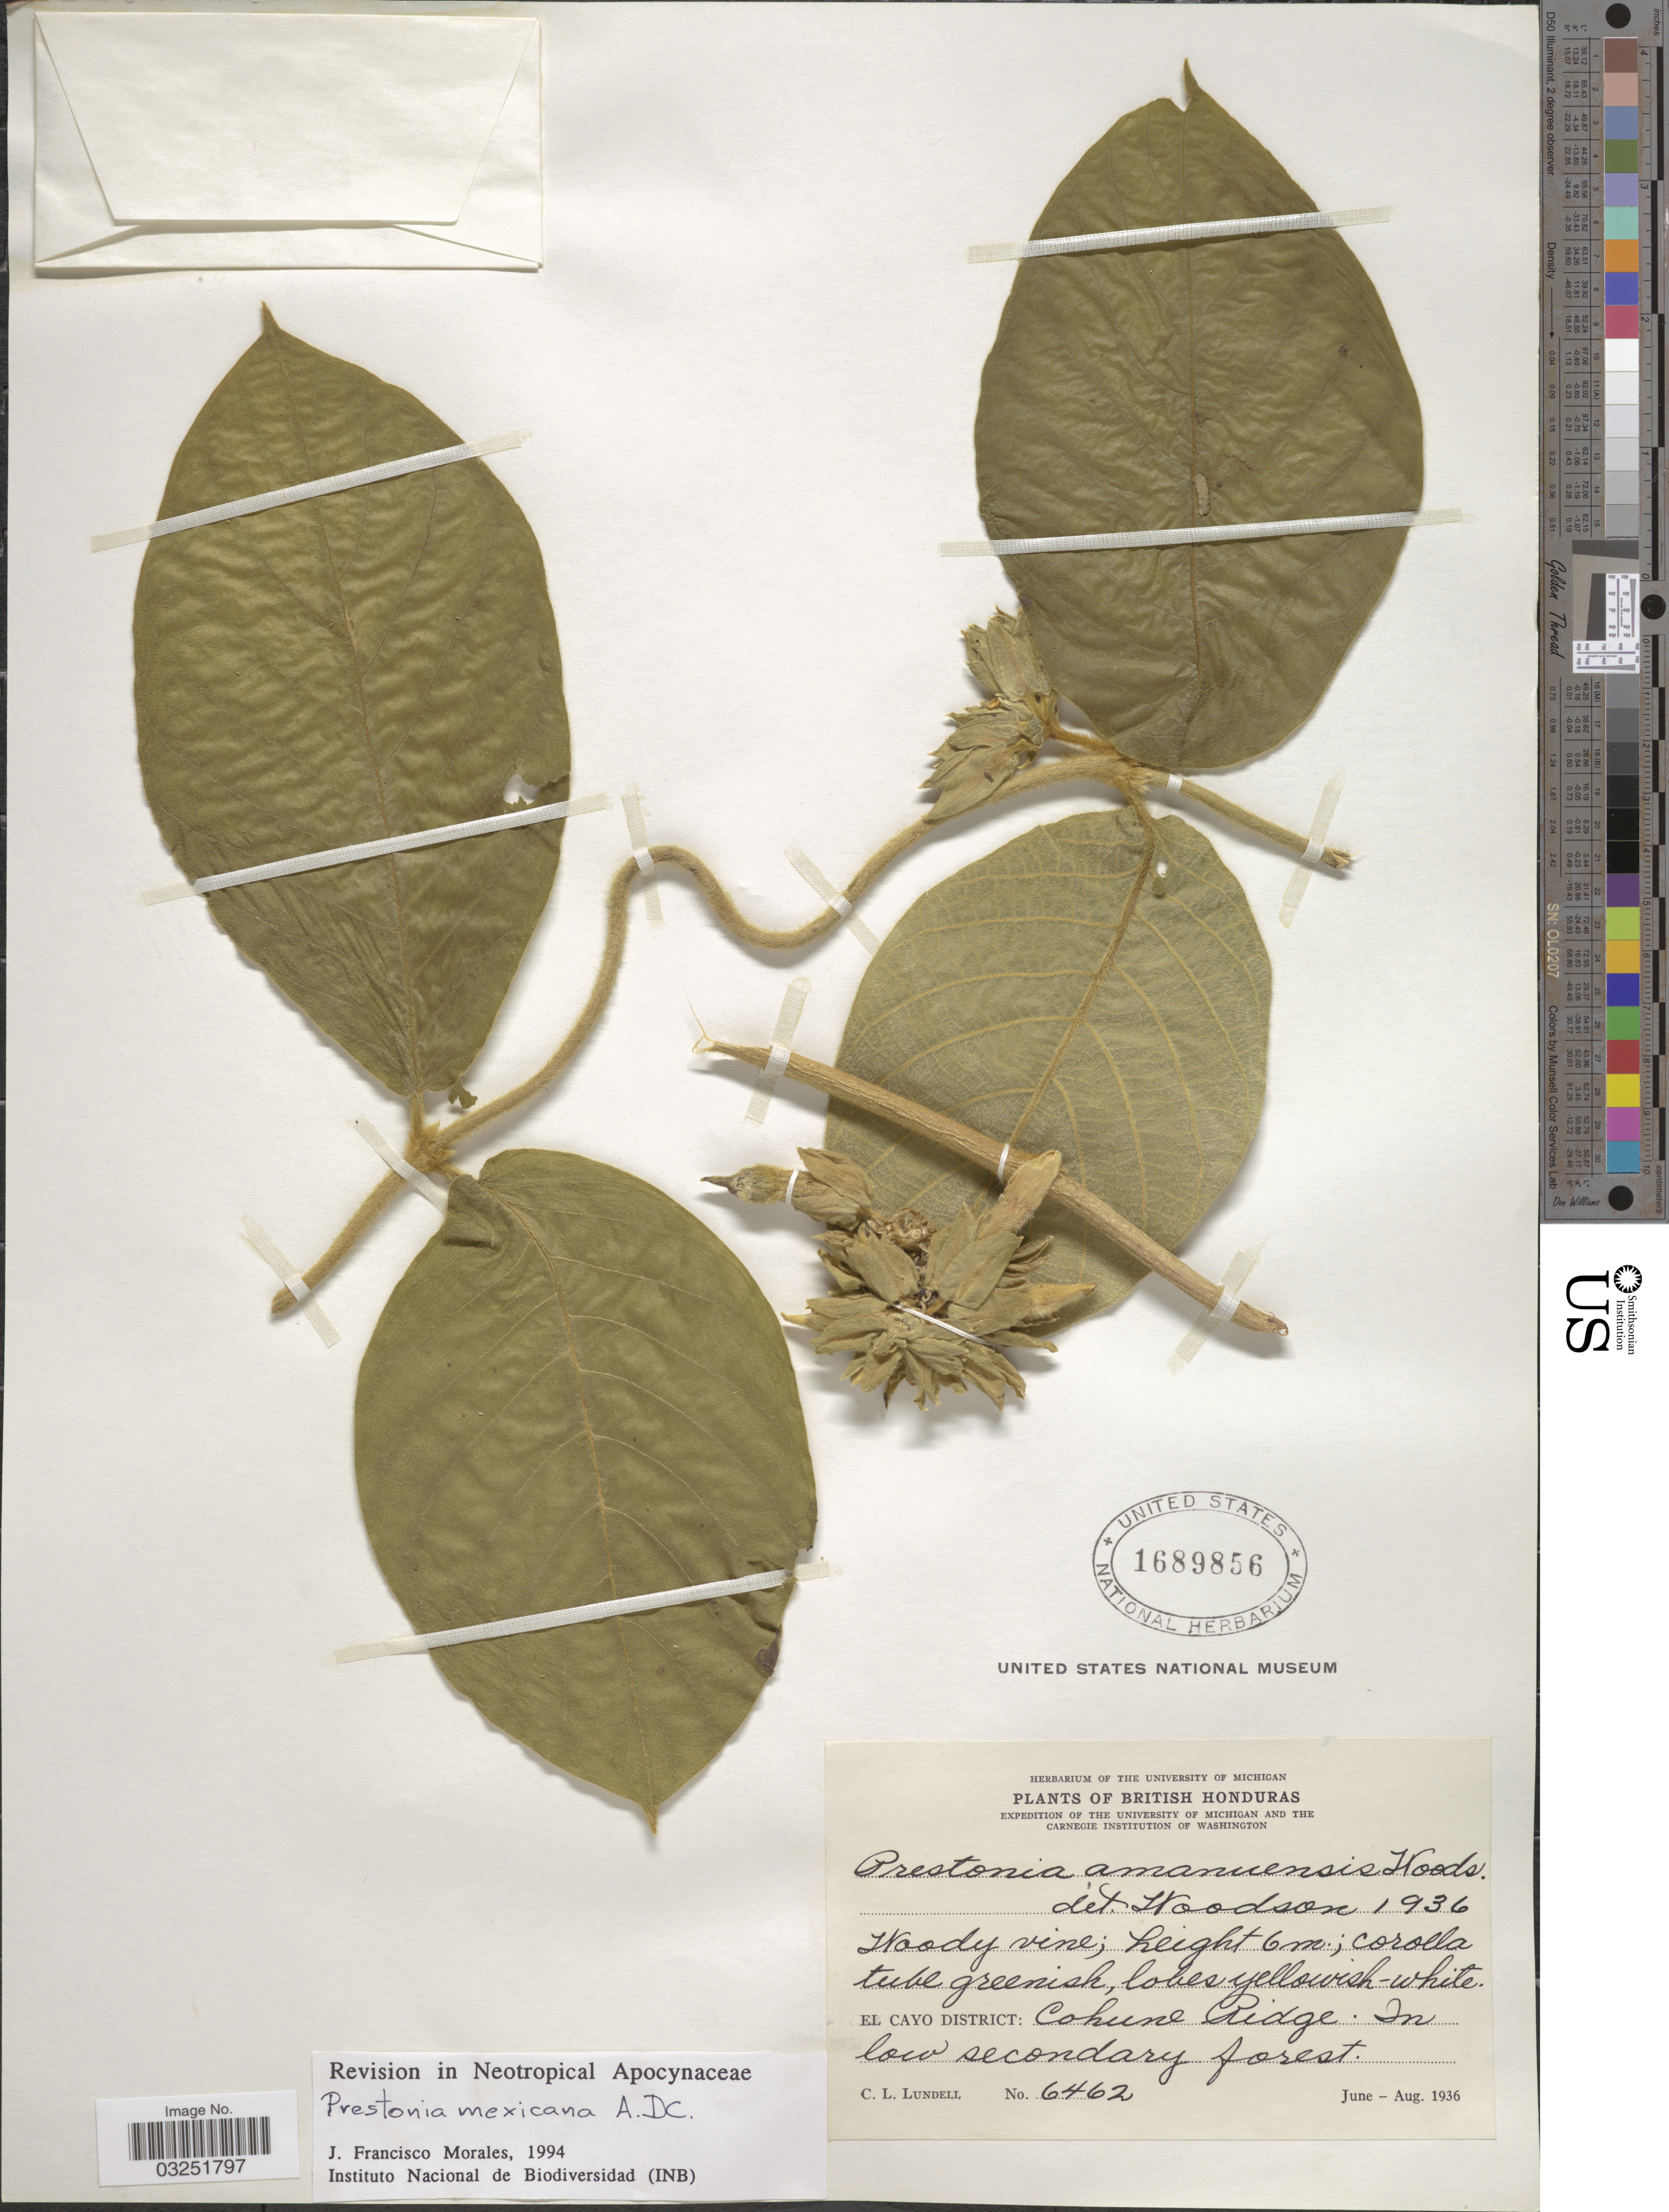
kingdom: Plantae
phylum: Tracheophyta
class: Magnoliopsida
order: Gentianales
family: Apocynaceae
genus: Prestonia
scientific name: Prestonia mexicana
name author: DC.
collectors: C. L. Lundell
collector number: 6462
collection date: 1936-06/1936-08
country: Belize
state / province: Cayo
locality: British Honduras, El Cayo District: Cohune Ridge, In low secondary forest.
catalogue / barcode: US 1689856